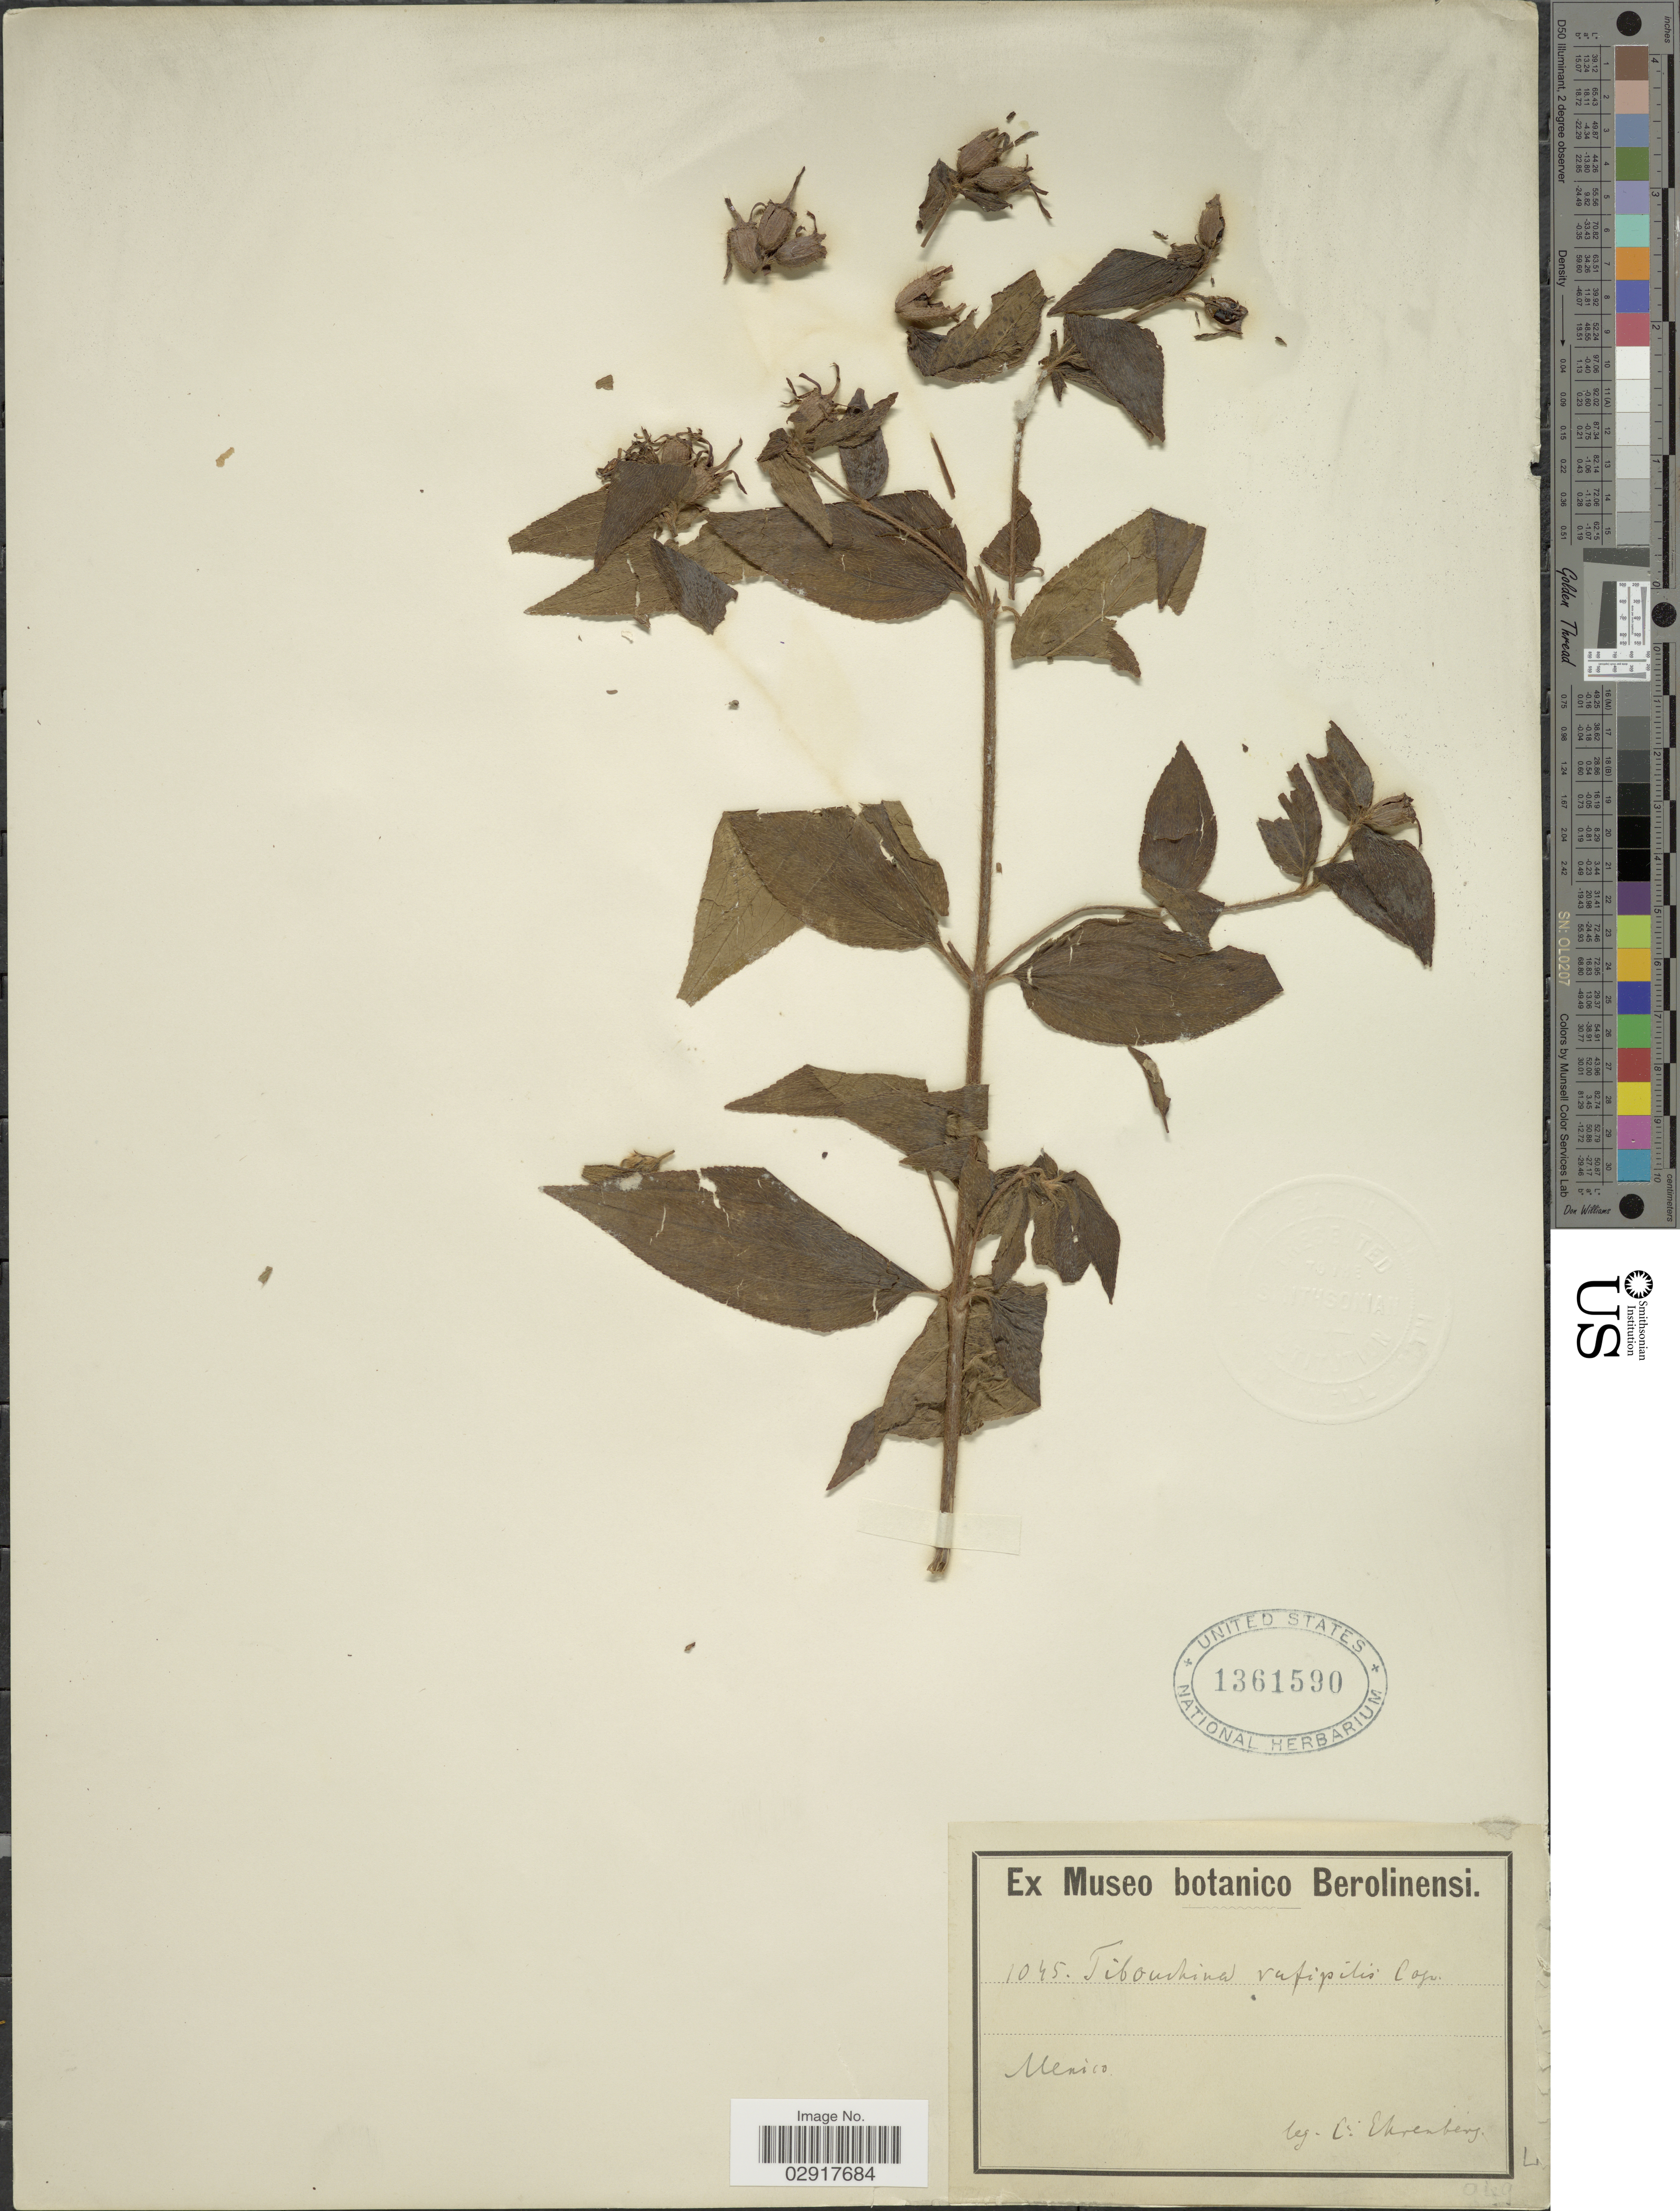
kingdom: Plantae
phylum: Tracheophyta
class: Magnoliopsida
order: Myrtales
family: Melastomataceae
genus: Chaetogastra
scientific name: Chaetogastra rufipilis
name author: (Schltdl.) Walp.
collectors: C. G. Ehrenberg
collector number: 1045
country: Mexico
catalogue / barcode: US 1361590